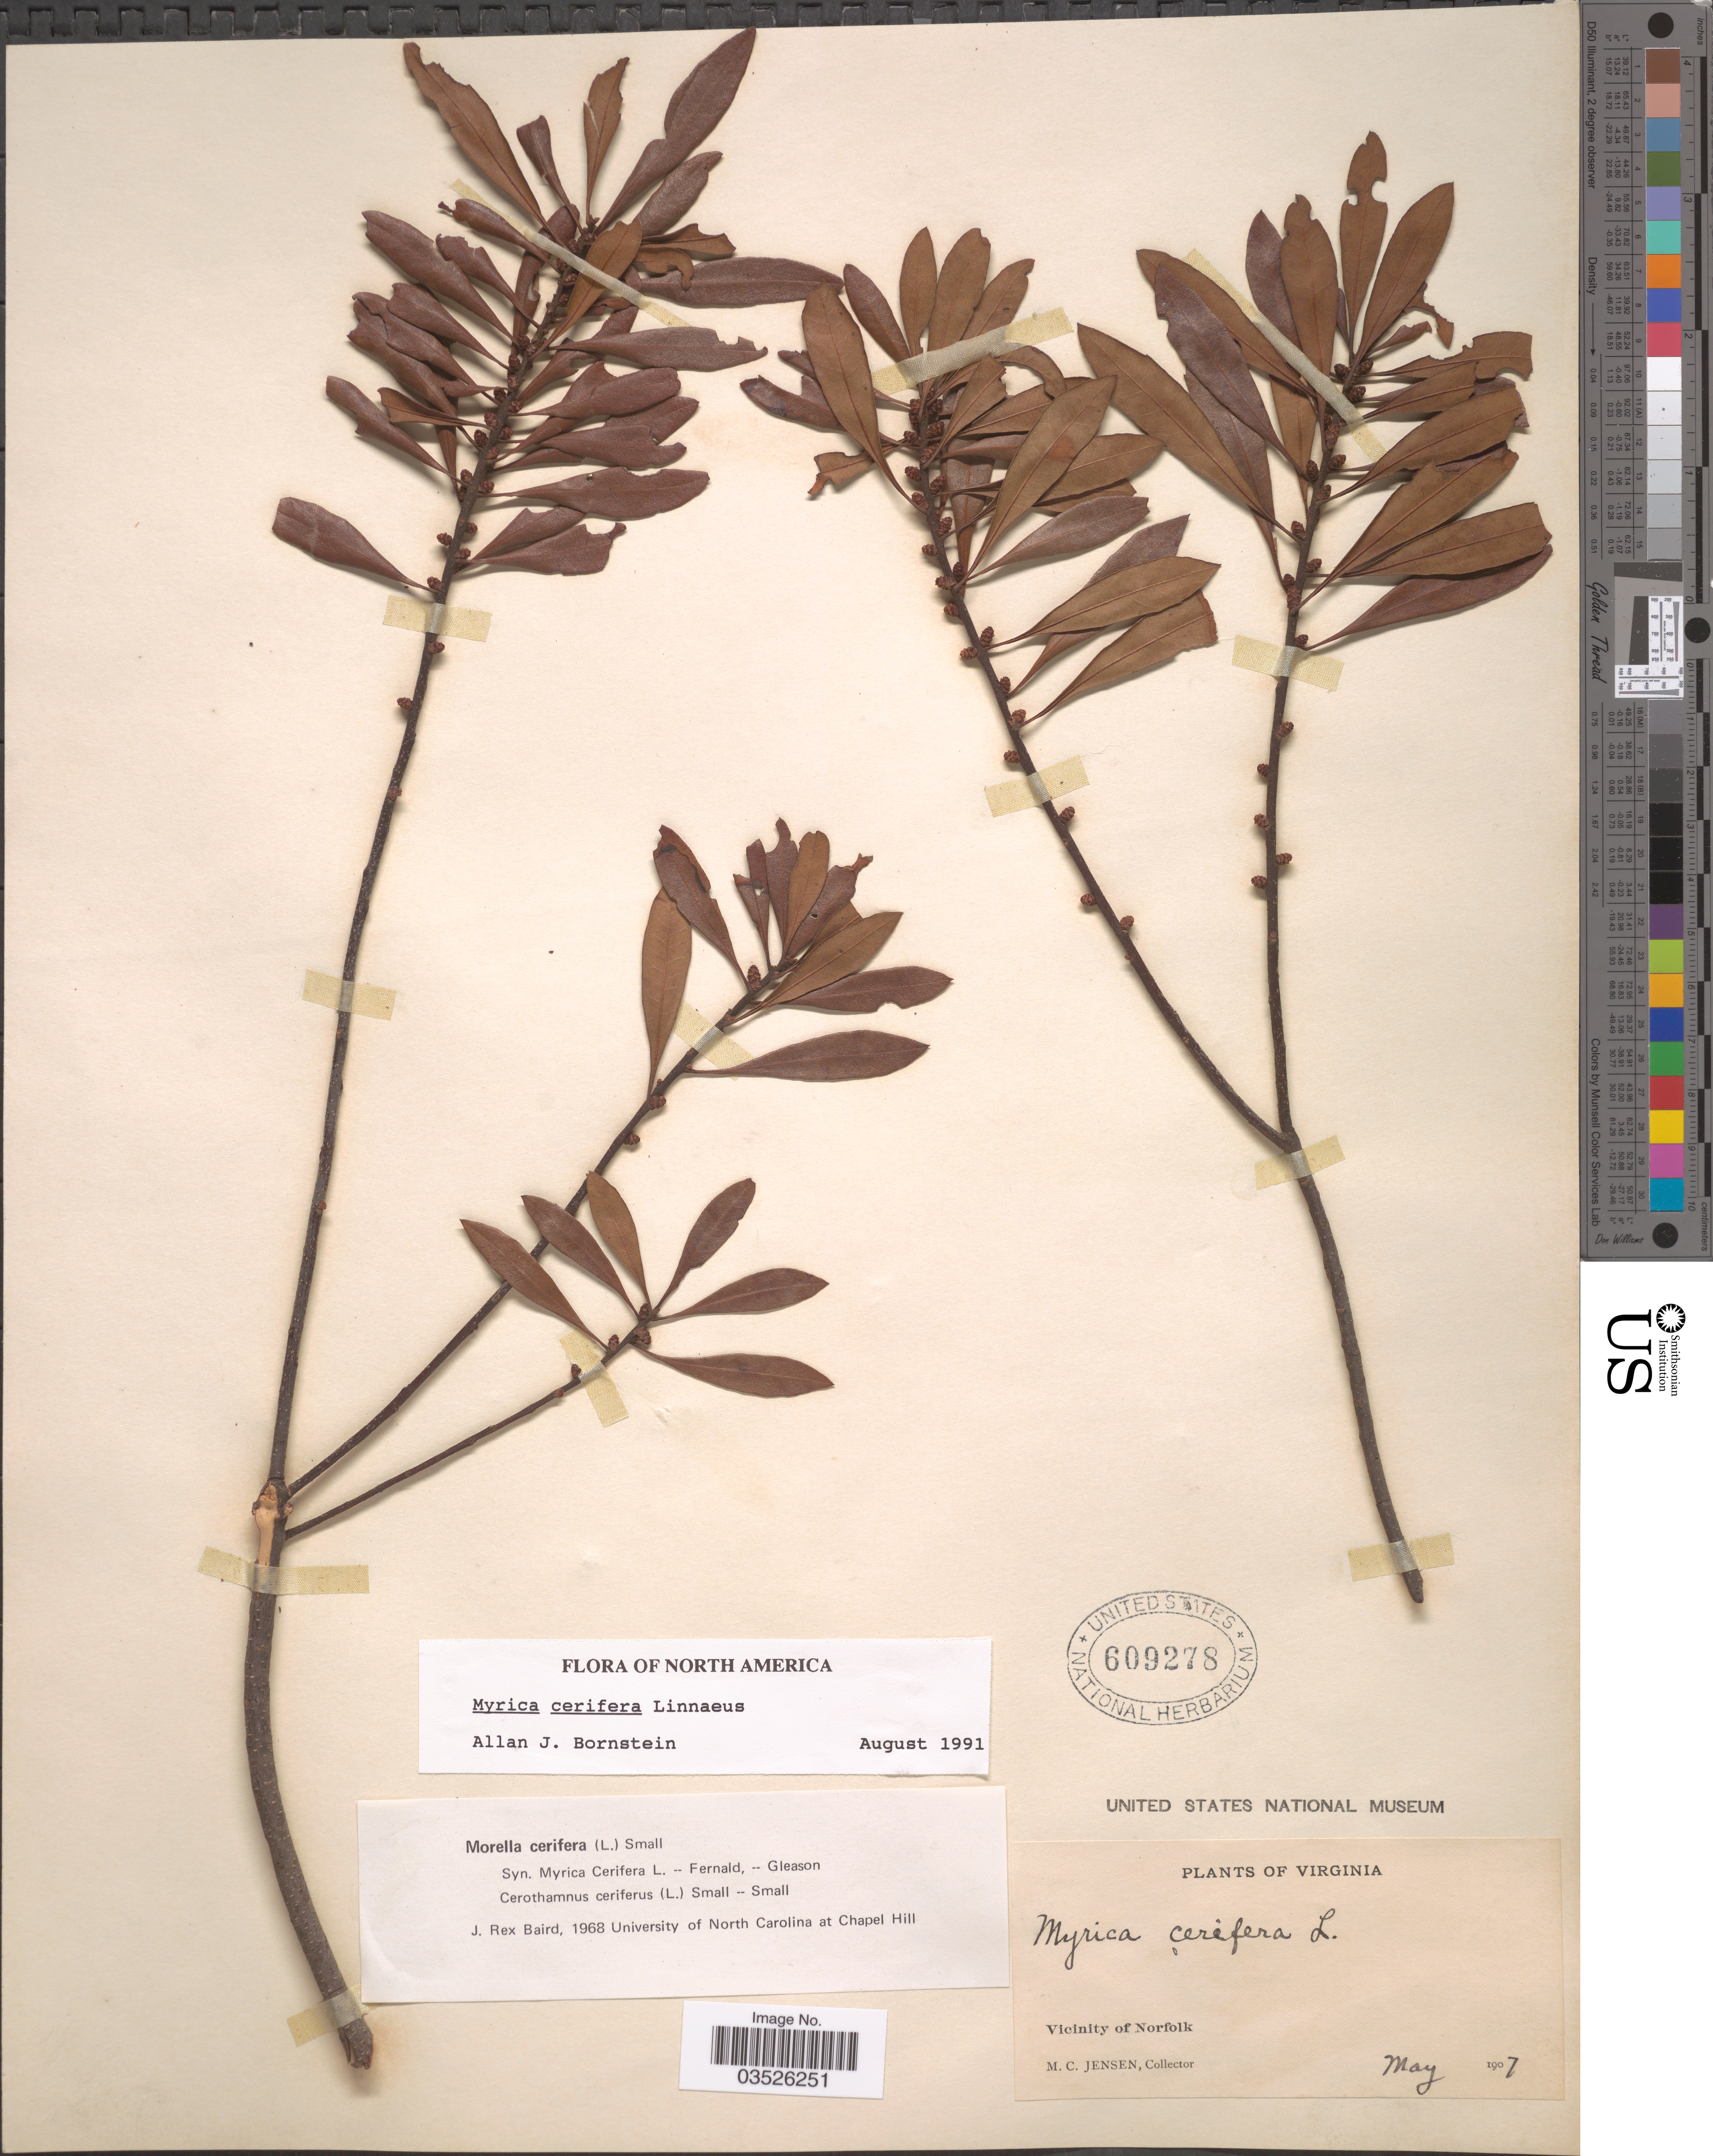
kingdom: Plantae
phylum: Tracheophyta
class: Magnoliopsida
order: Fagales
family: Myricaceae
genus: Morella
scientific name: Morella cerifera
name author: (L.) Small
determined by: Baird, James Rex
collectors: M. C. Jensen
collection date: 1907-05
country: United States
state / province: Virginia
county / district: City of Norfolk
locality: Vicinity of Norfolk.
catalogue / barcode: US 609278